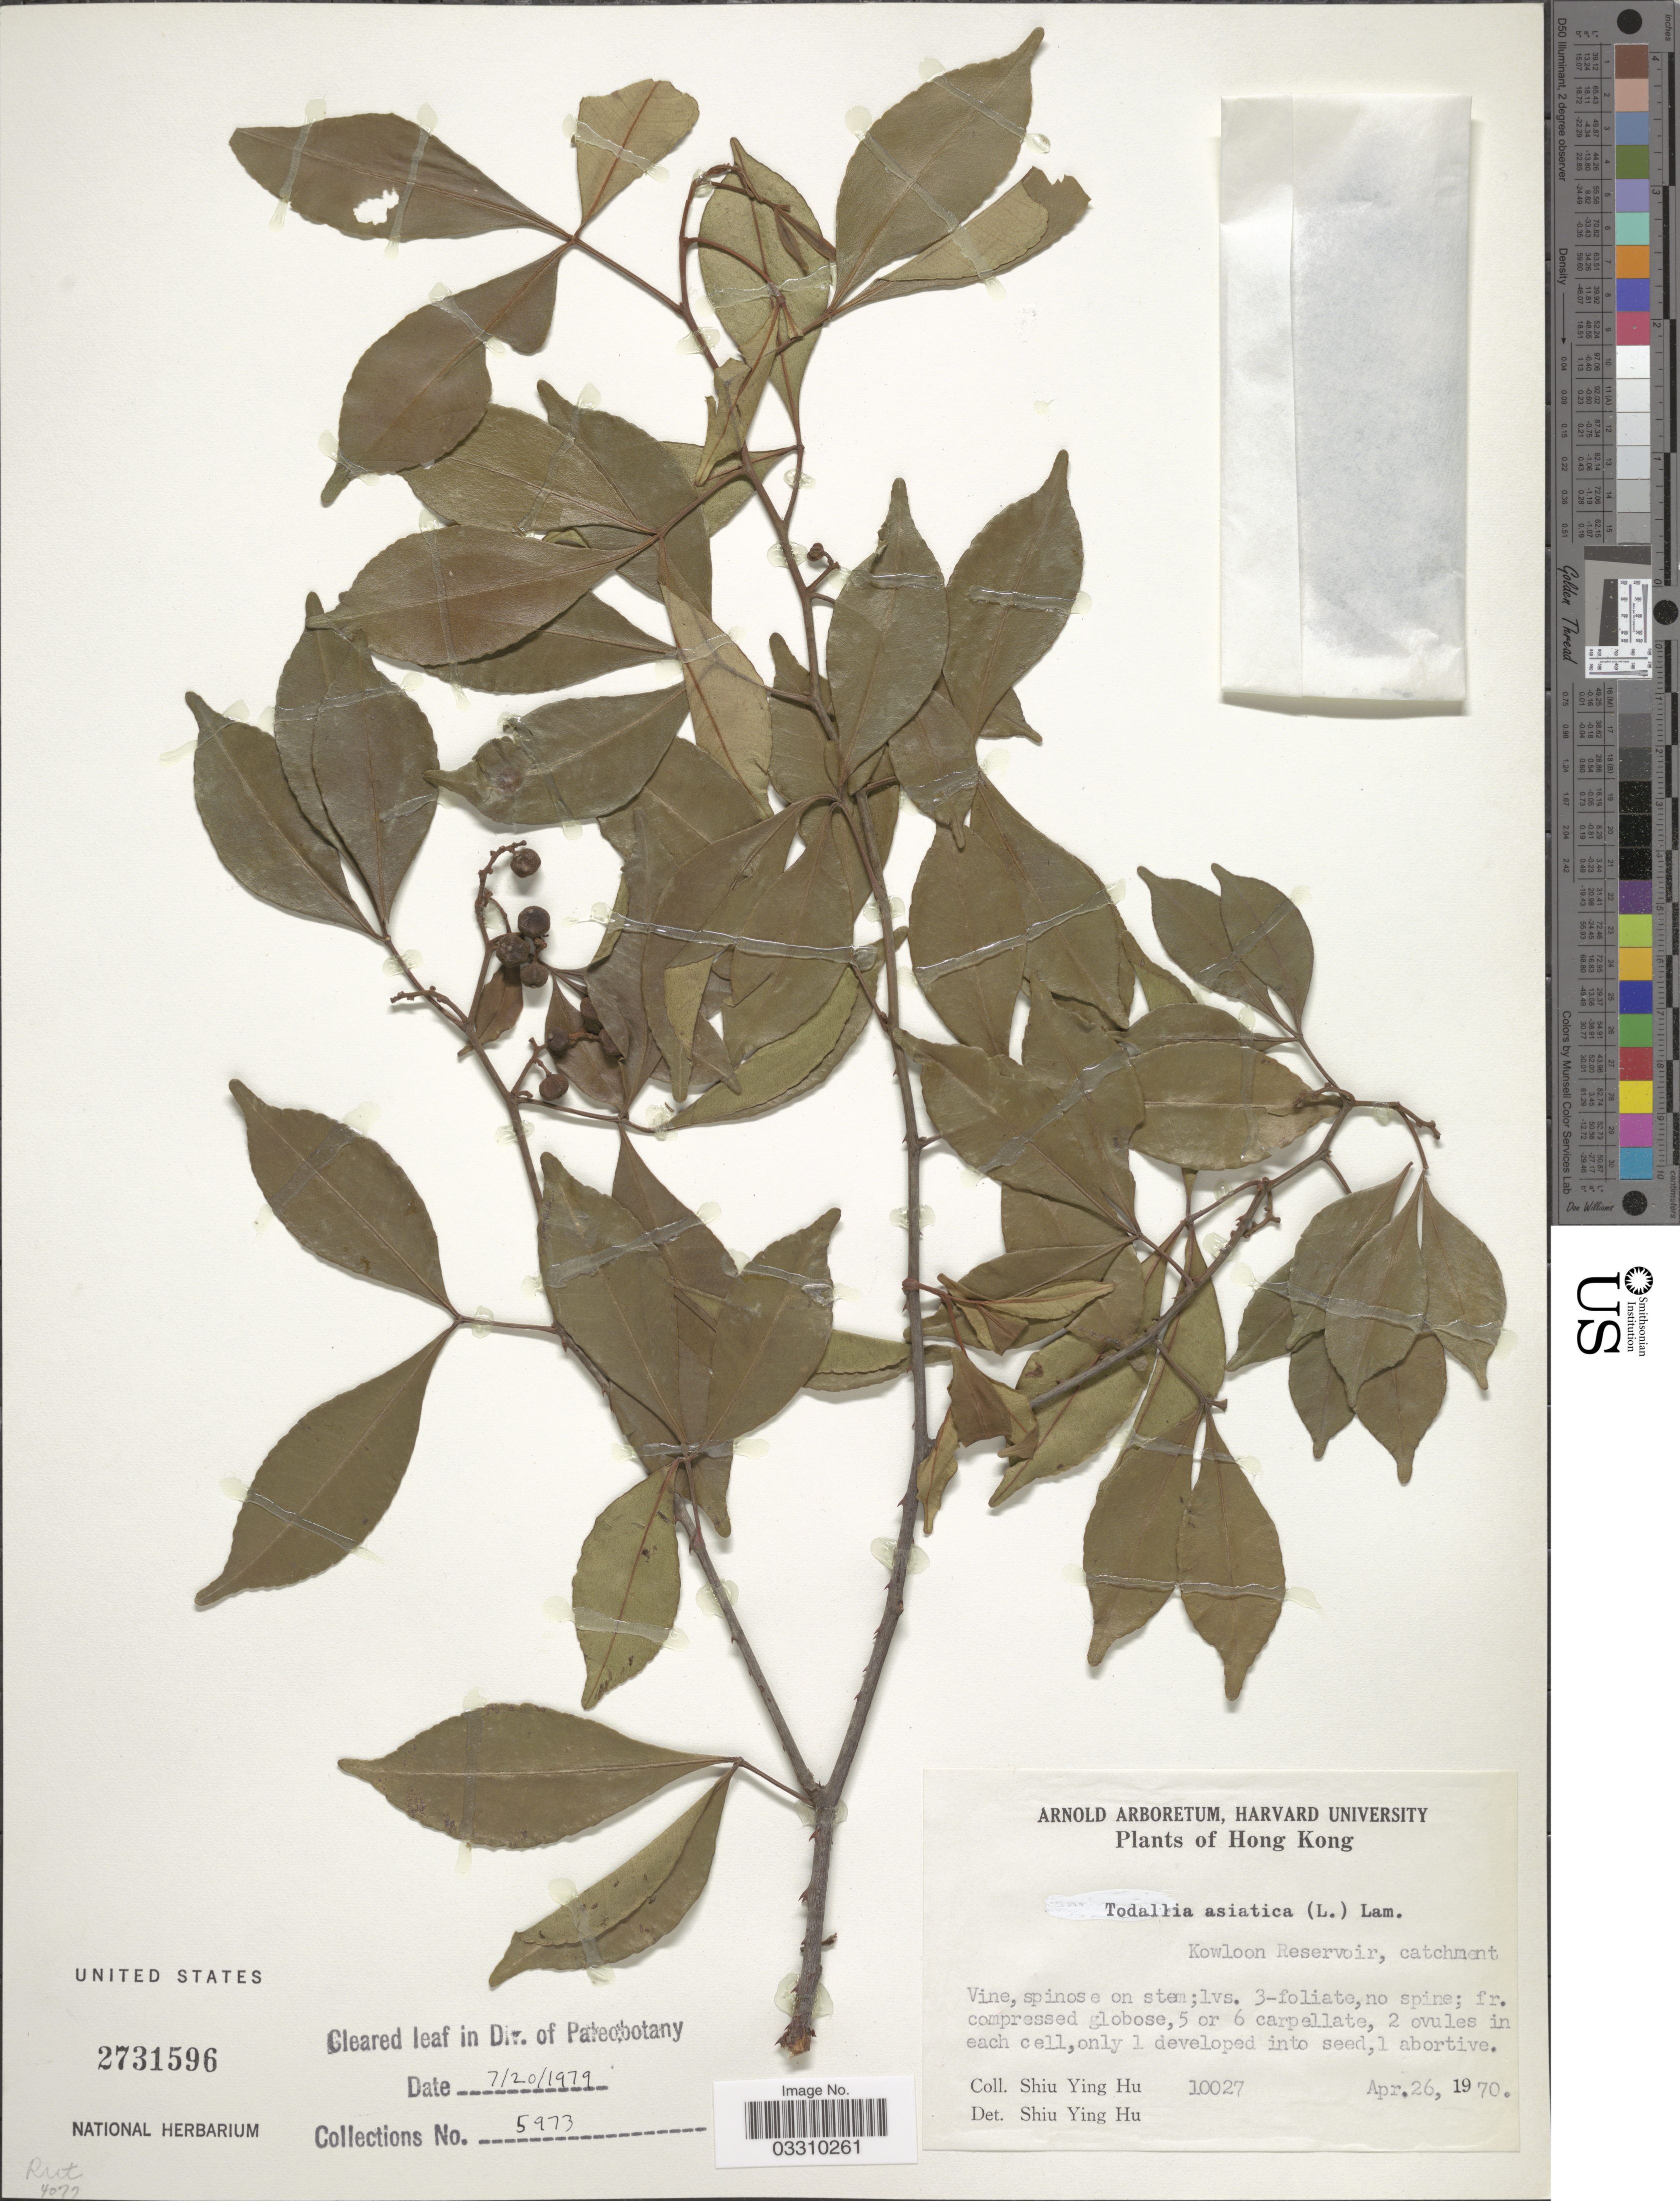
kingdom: Plantae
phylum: Tracheophyta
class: Magnoliopsida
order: Sapindales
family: Rutaceae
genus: Zanthoxylum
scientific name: Zanthoxylum asiaticum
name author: (L.) Appelhans et al.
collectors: S. Y. Hu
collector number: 10027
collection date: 1970-04-26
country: China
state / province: Hong Kong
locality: Kowloon Reservoir, catchment.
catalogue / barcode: US 2731596